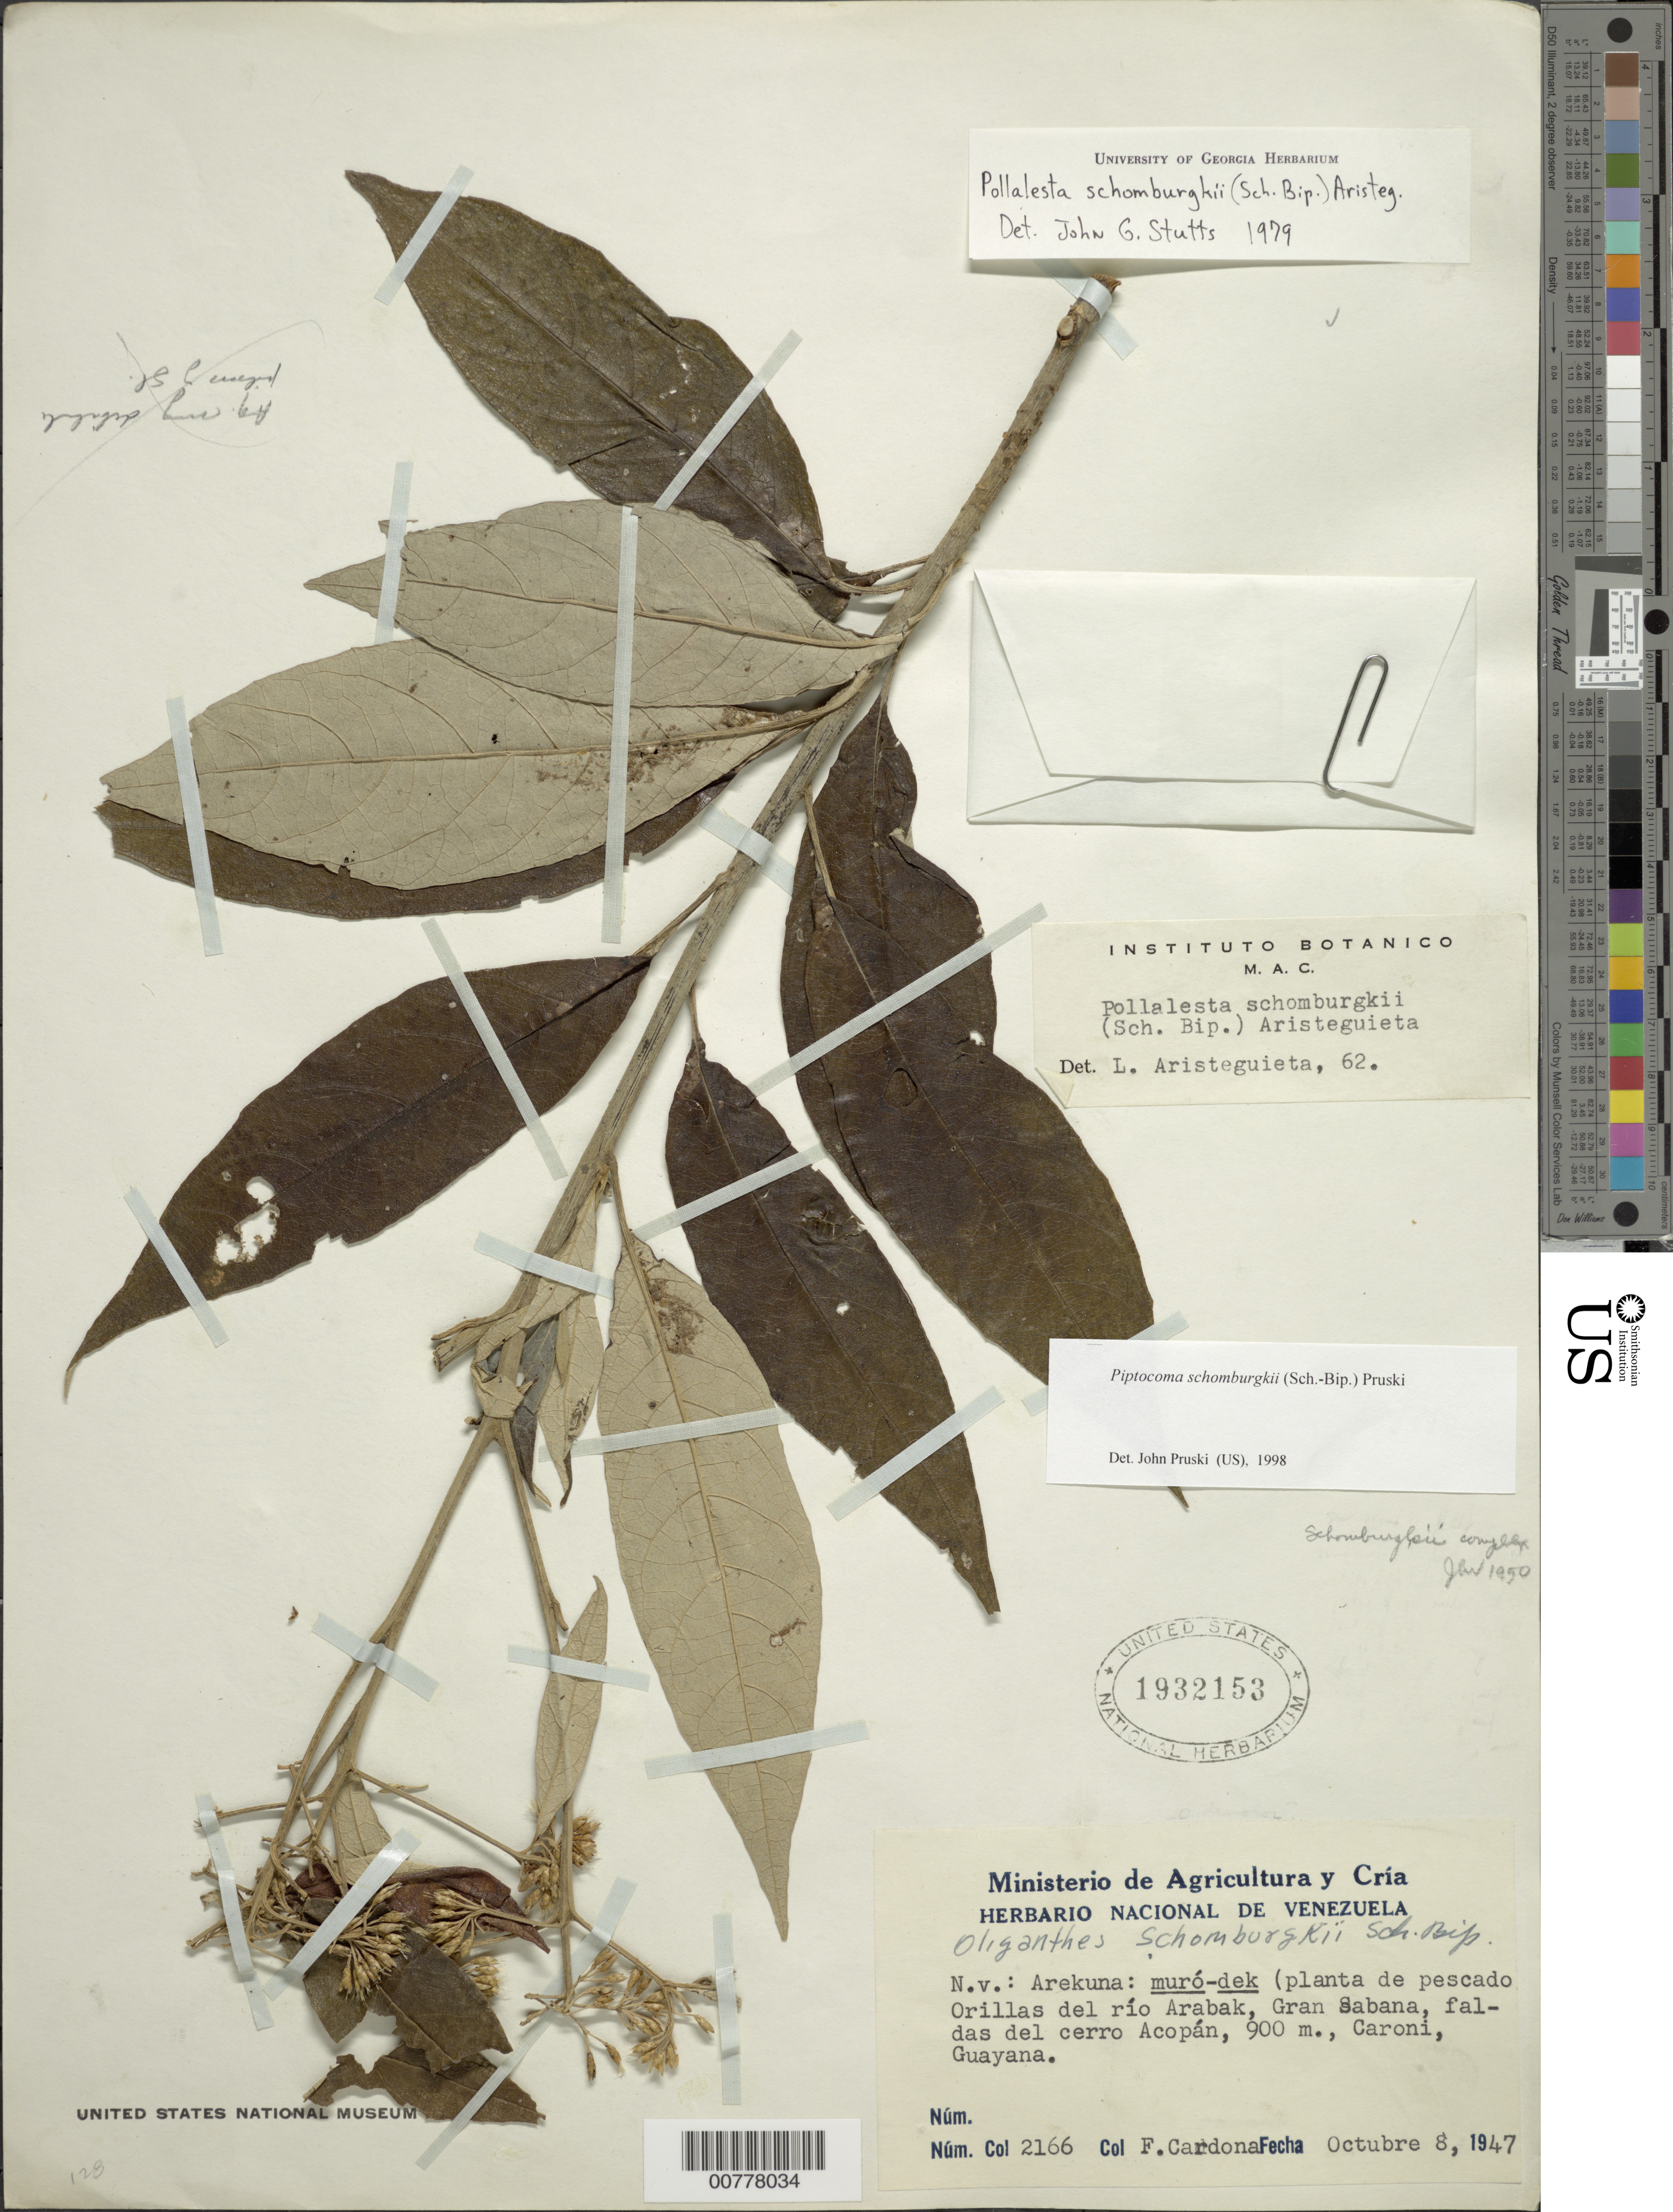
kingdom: Plantae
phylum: Tracheophyta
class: Magnoliopsida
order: Asterales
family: Asteraceae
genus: Piptocoma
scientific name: Piptocoma schomburgkii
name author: (Sch. Bip.) Pruski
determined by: Pruski, J. F.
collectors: F. Cardona Puig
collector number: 2166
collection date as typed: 8-Oct-47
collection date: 1947-10-08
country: Venezuela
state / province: Bolívar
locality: Río Caroní, Guayana, Río Arabak, Gran Sabana, cerro Acopan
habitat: Faldas del cerro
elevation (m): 900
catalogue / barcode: US 1932153